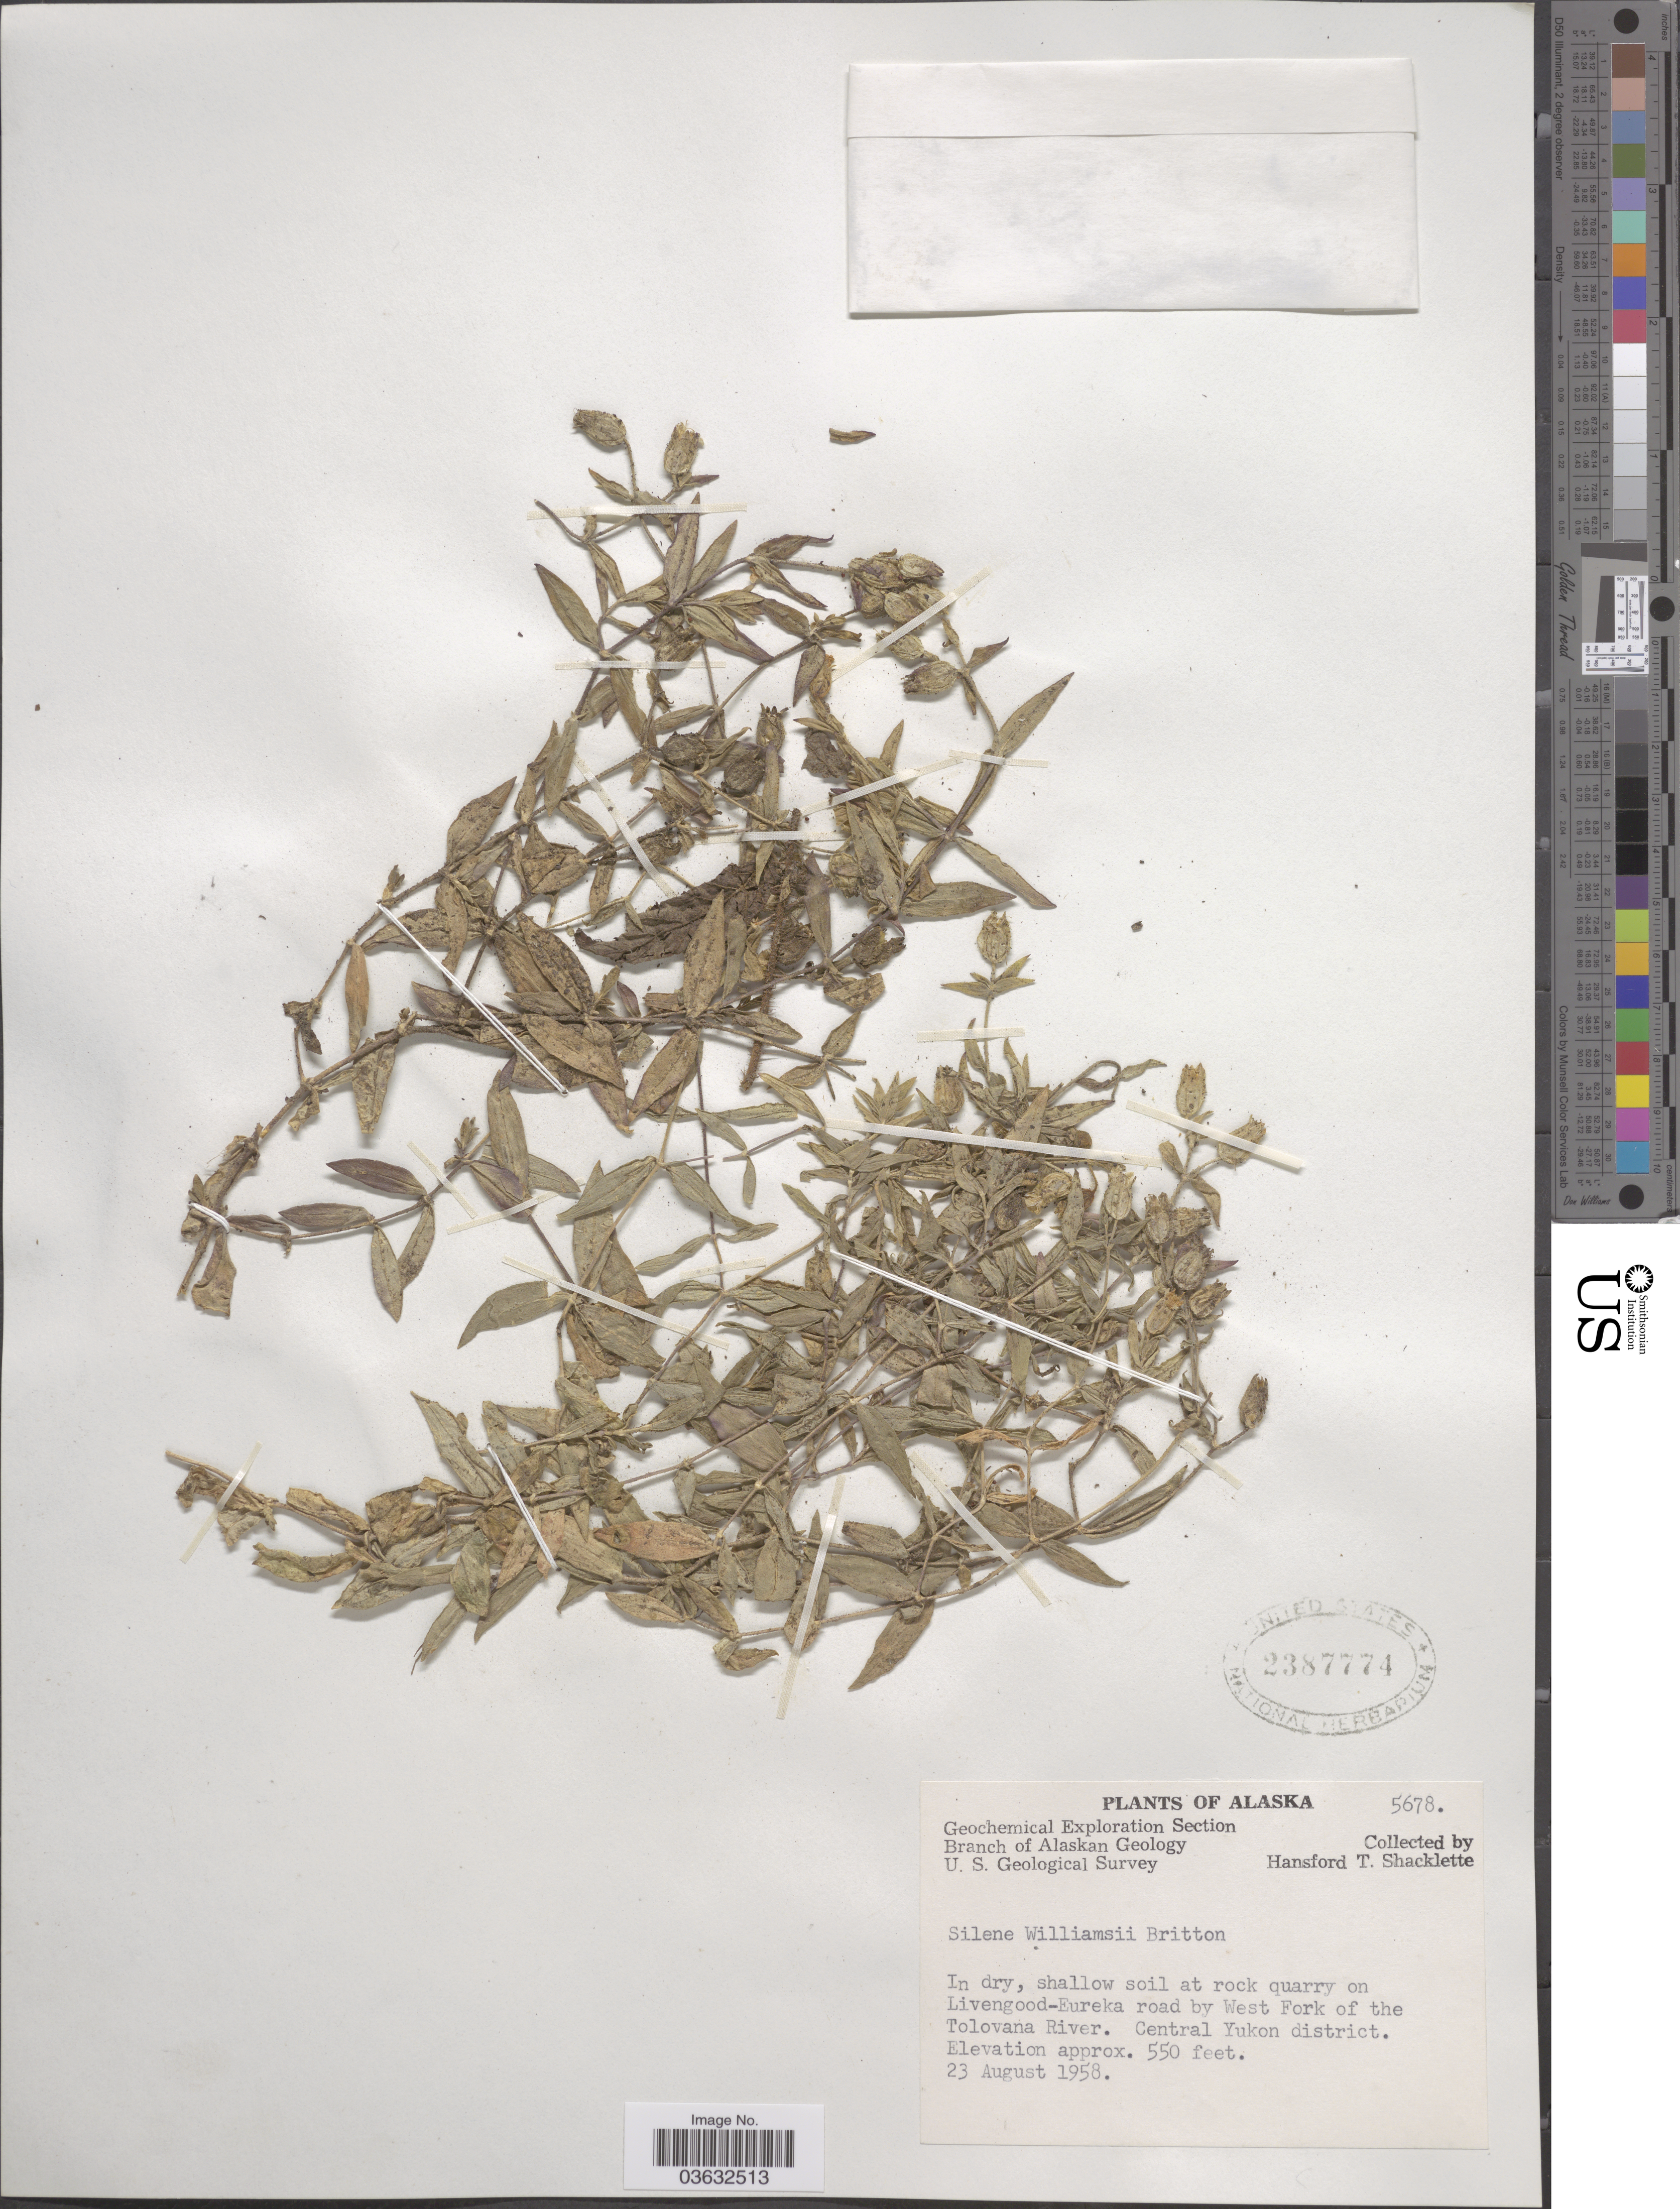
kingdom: Plantae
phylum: Tracheophyta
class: Magnoliopsida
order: Caryophyllales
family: Caryophyllaceae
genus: Silene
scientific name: Silene williamsii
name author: Britton in Britton & Rydb.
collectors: H. Shacklette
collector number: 5678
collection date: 1958-08-23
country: United States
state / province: Alaska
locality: In dry, shallow soil at rock quarry on Livengood-Eureka road by West Fork of the Tolovana River. Central Yukon district.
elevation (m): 168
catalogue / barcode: US 2387774